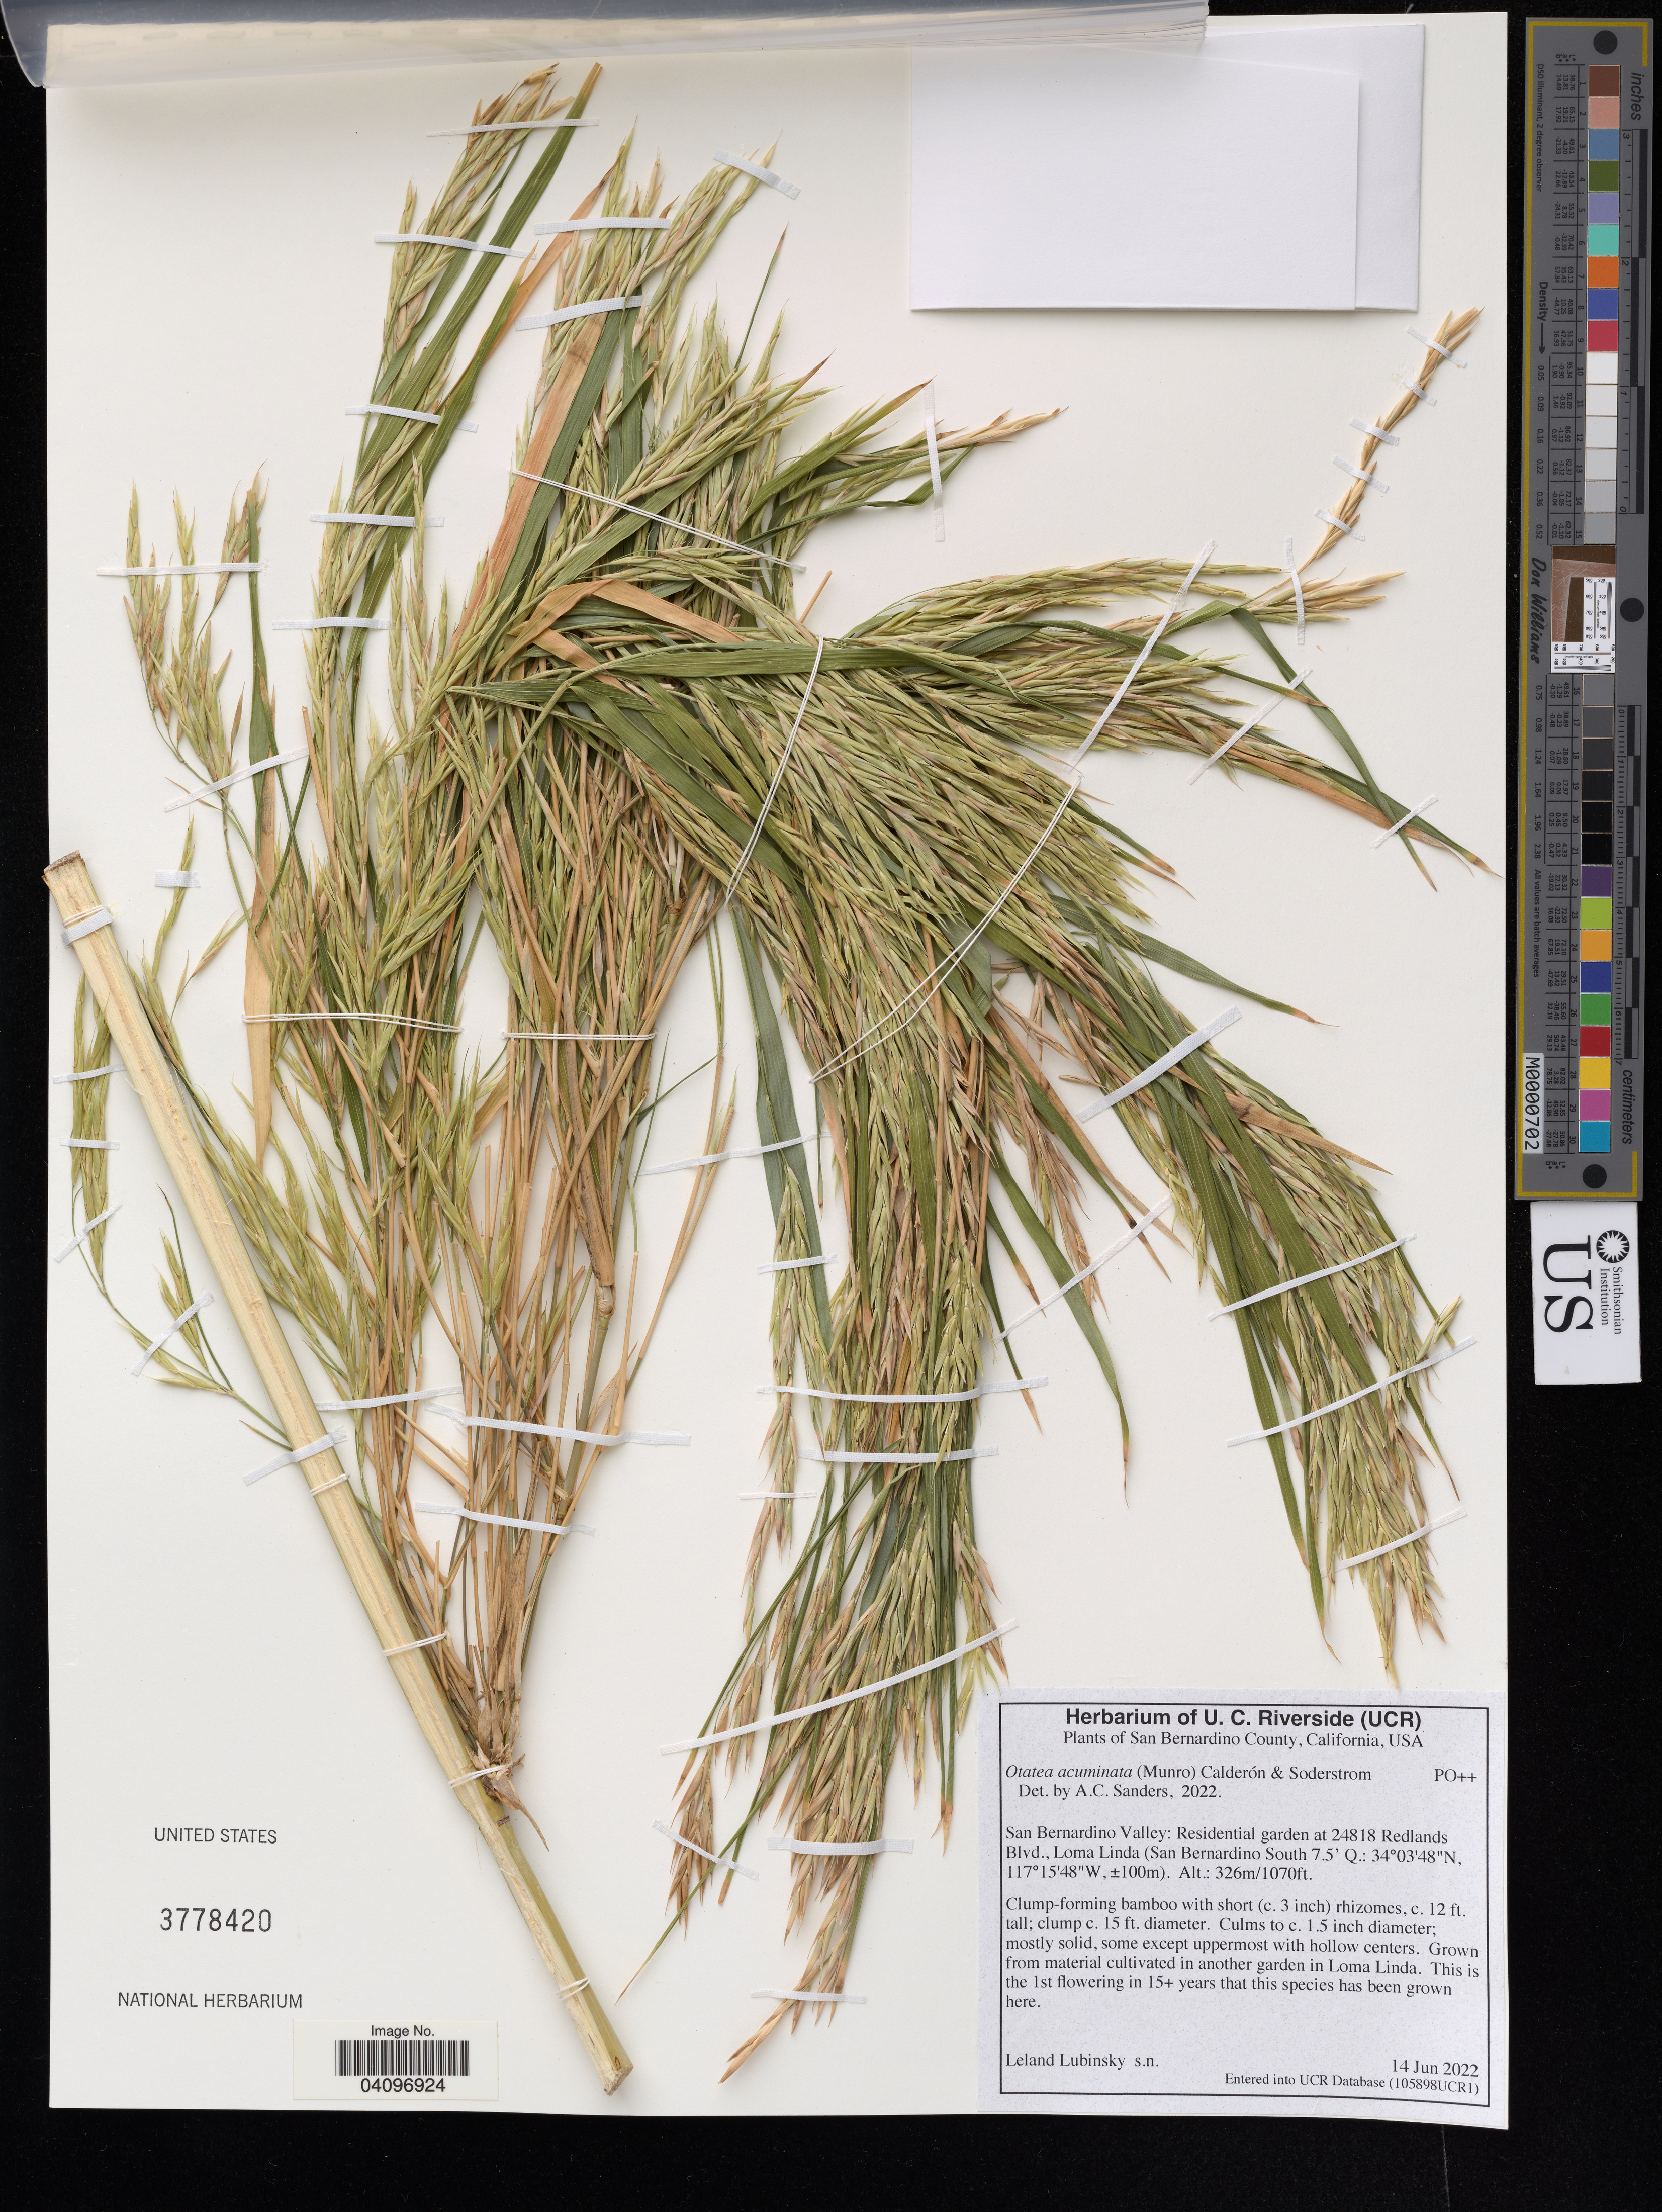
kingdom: Plantae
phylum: Tracheophyta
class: Liliopsida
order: Poales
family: Poaceae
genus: Otatea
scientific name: Otatea acuminata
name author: (Munro) C. E. Calderón & Soderstr.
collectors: L. Lubinsky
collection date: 2022-06-14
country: United States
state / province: California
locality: San Bernardino Valley: Residentail garden at 24818 Redlands Blvd., Loma Linda (San Bernardino South).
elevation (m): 326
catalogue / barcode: US 3778420